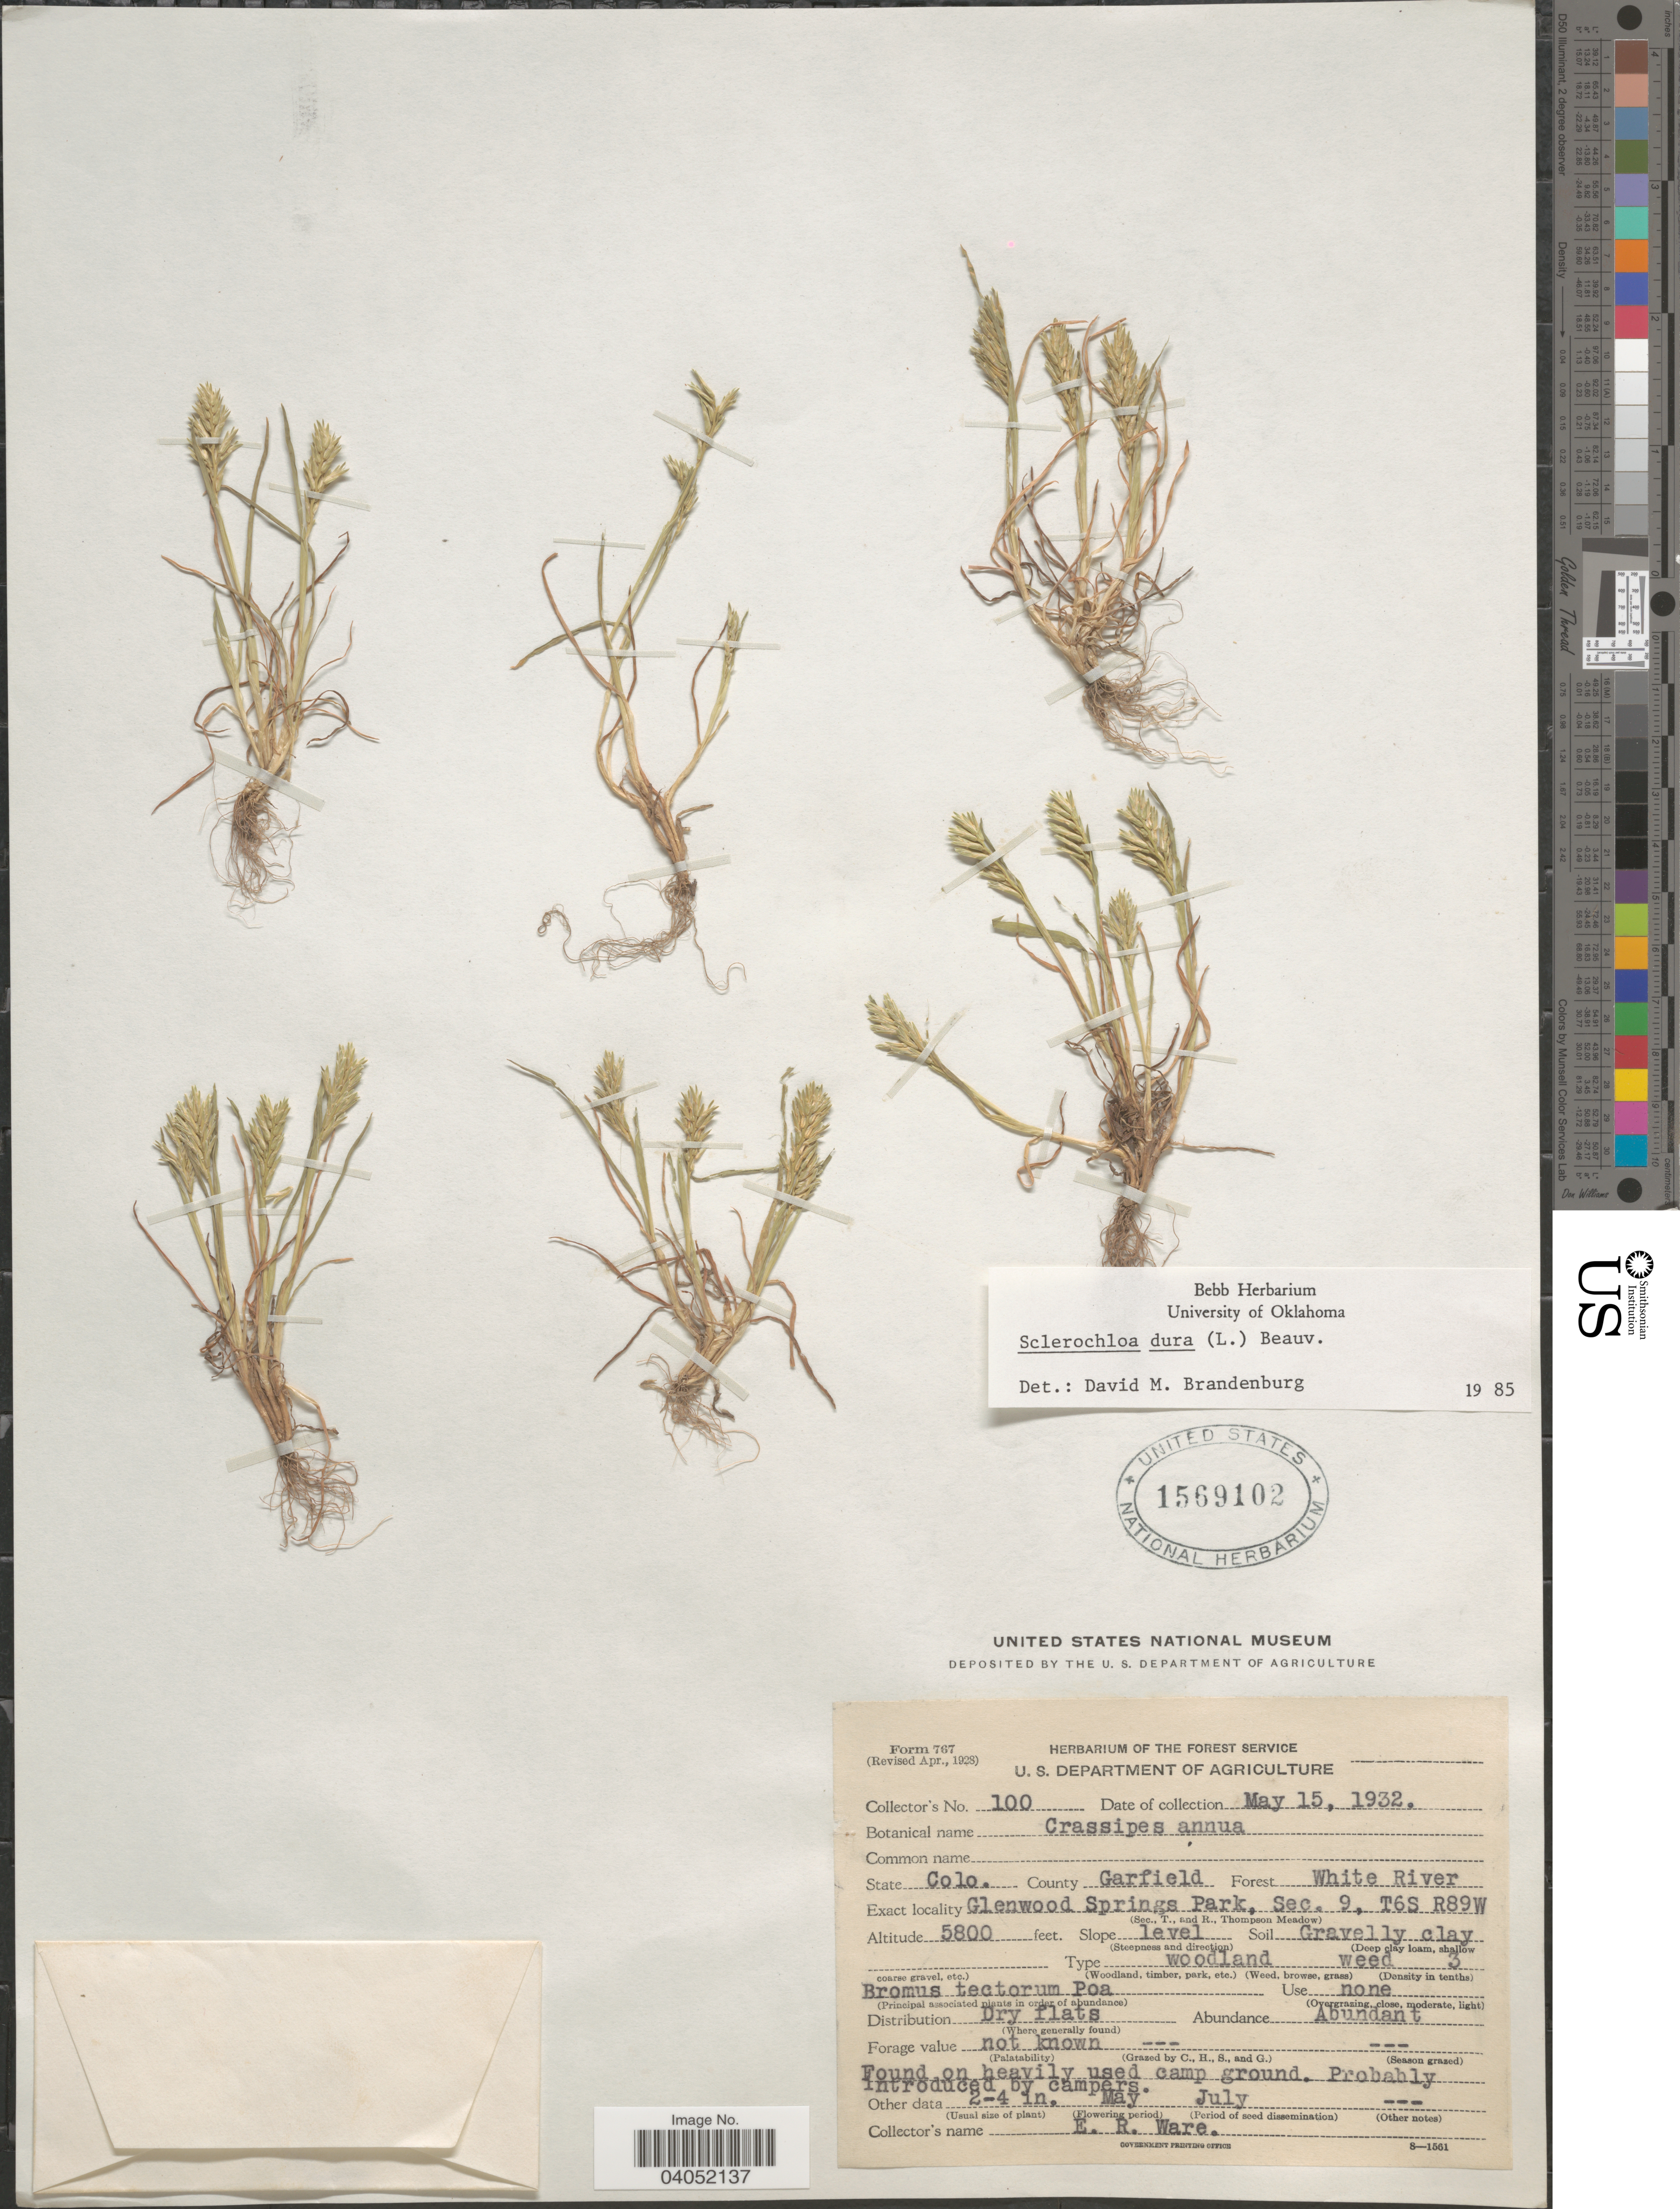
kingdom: Plantae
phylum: Tracheophyta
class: Liliopsida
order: Poales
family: Poaceae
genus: Sclerochloa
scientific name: Sclerochloa dura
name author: (L.) P. Beauv.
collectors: E. Ware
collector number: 100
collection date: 1932-05-15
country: United States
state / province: Colorado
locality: County Garfield. Forest White River. Glenwood Springs Park, Sec. 9, T6S R89W.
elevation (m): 1768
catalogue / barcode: US 1569102